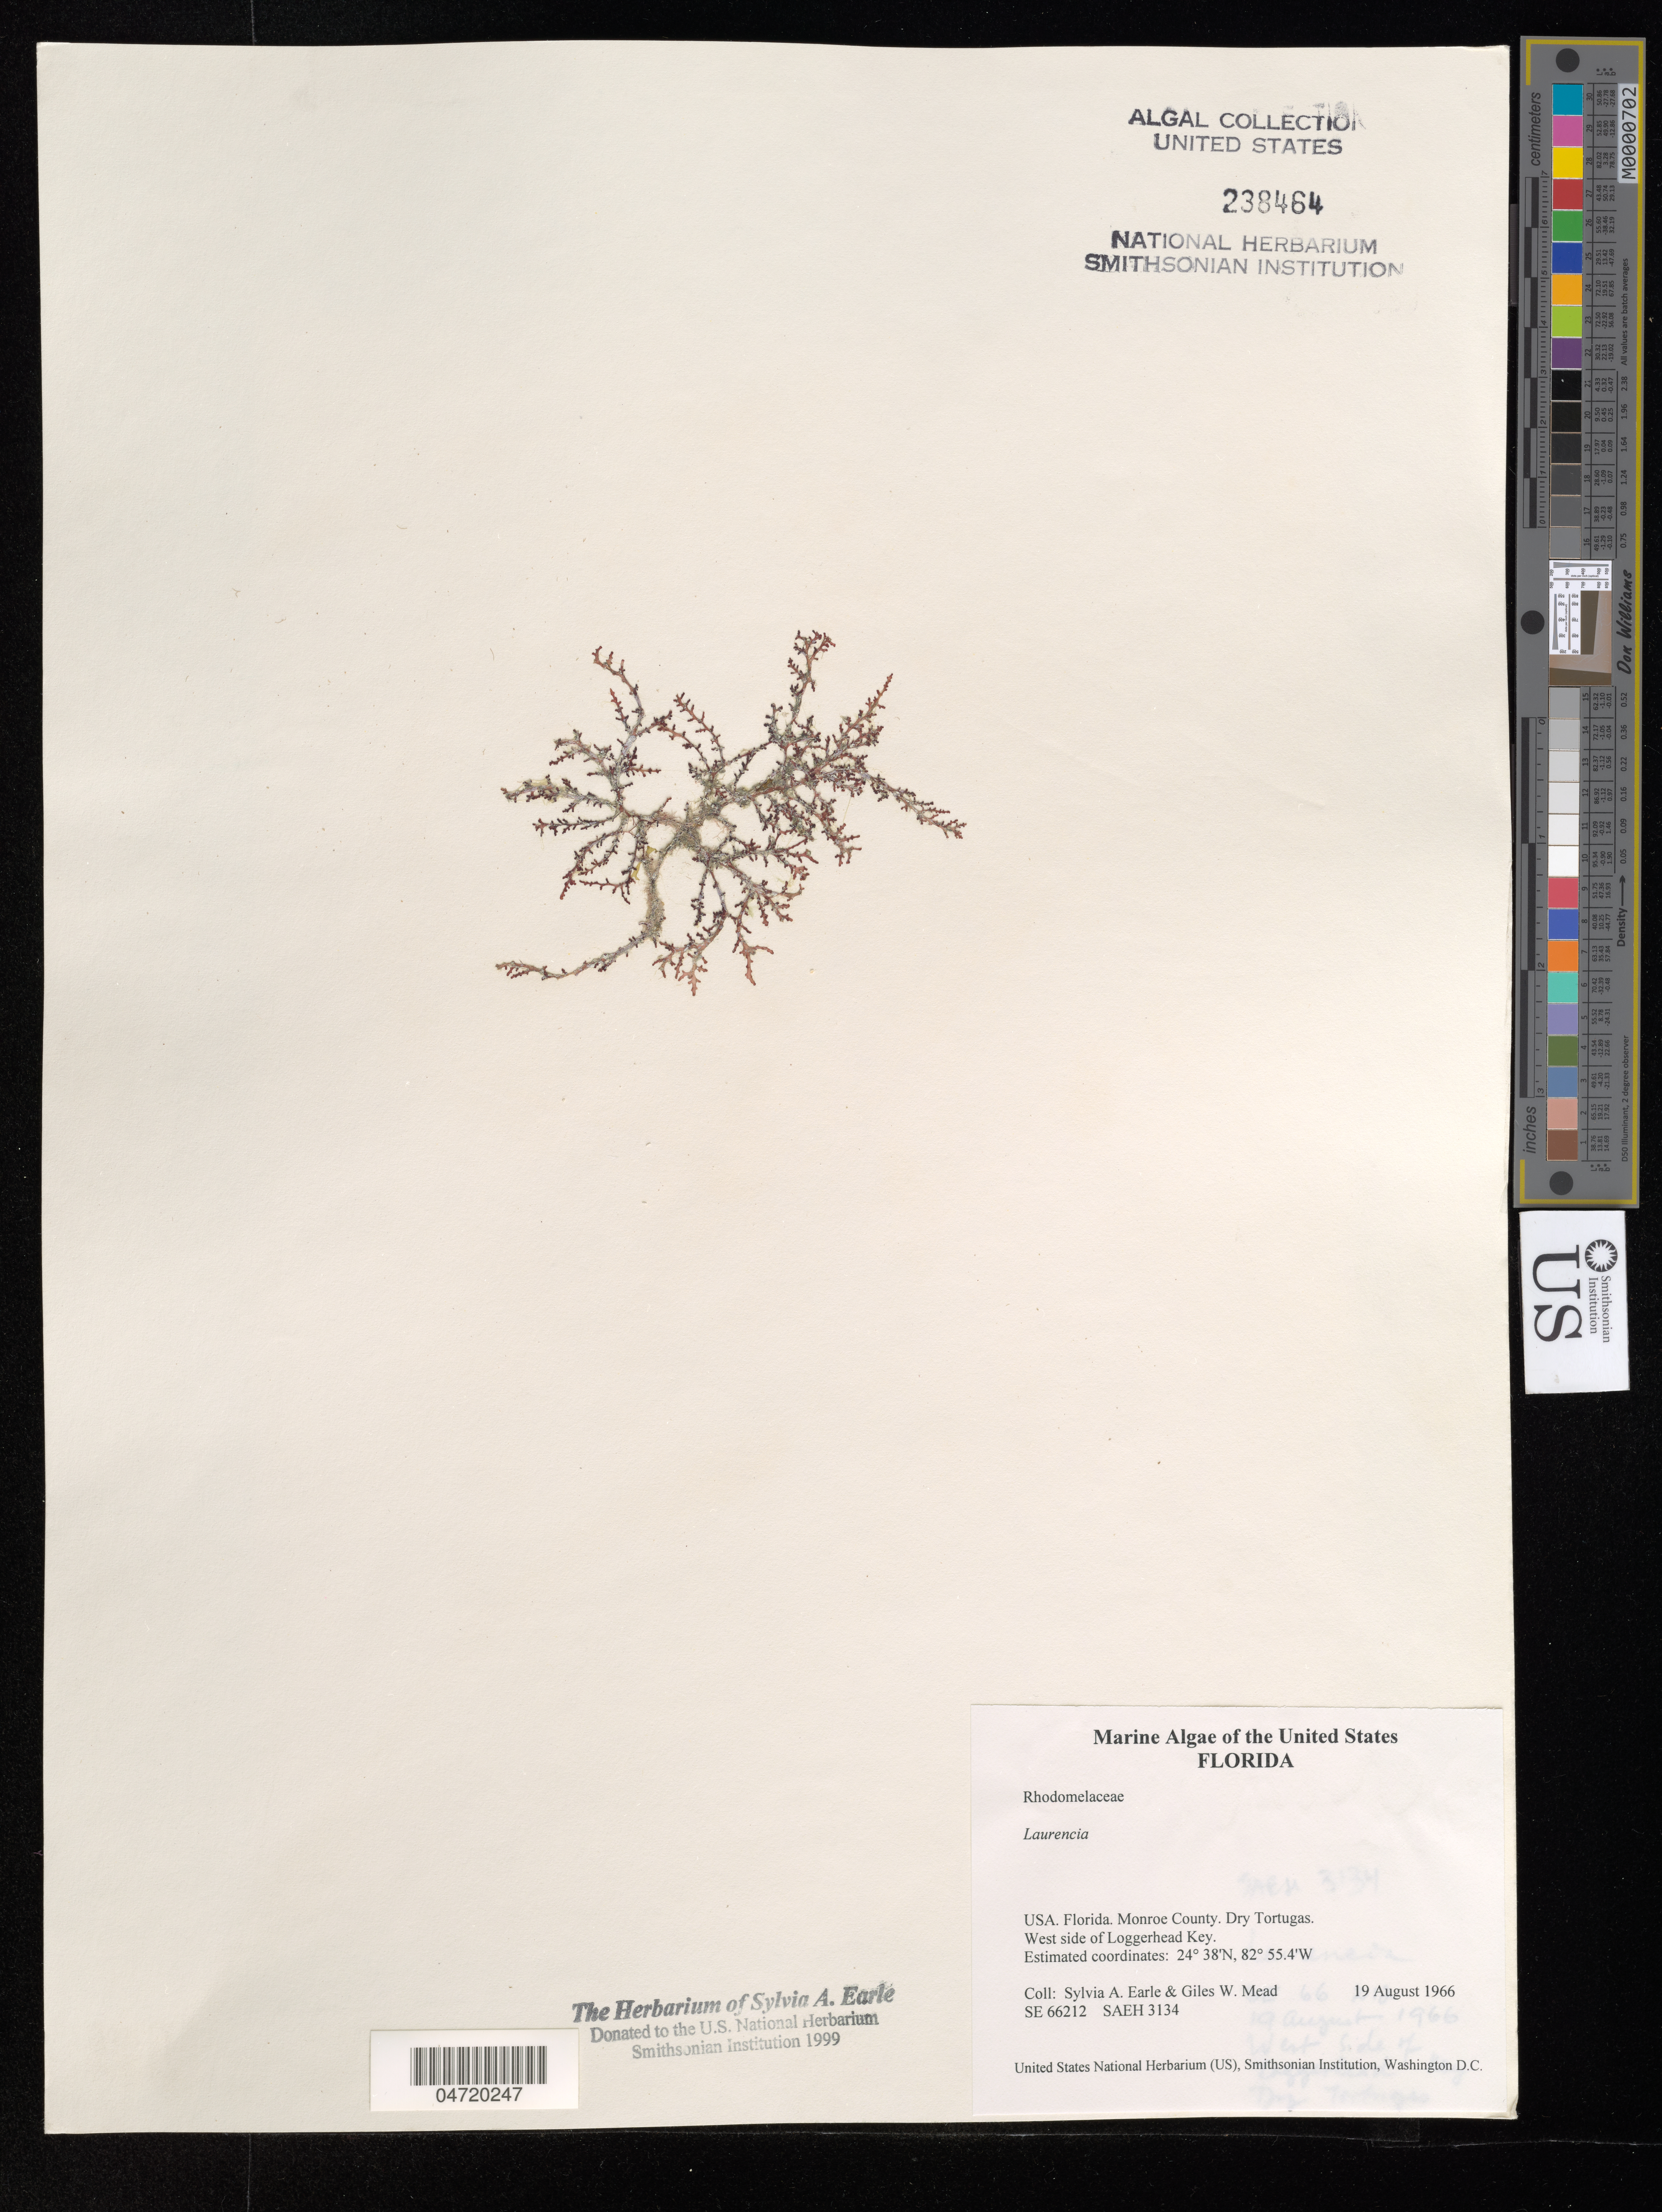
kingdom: Plantae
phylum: Rhodophyta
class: Florideophyceae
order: Ceramiales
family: Rhodomelaceae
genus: Laurencia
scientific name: Laurencia sp.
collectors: S. A. Earle & G. W. Mead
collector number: SE66212/SAEH3134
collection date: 1966-08-19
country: United States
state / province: Florida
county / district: Monroe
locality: Monroe County. Dry Tortugas. West side of Loggerhead Key.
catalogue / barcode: US 238464